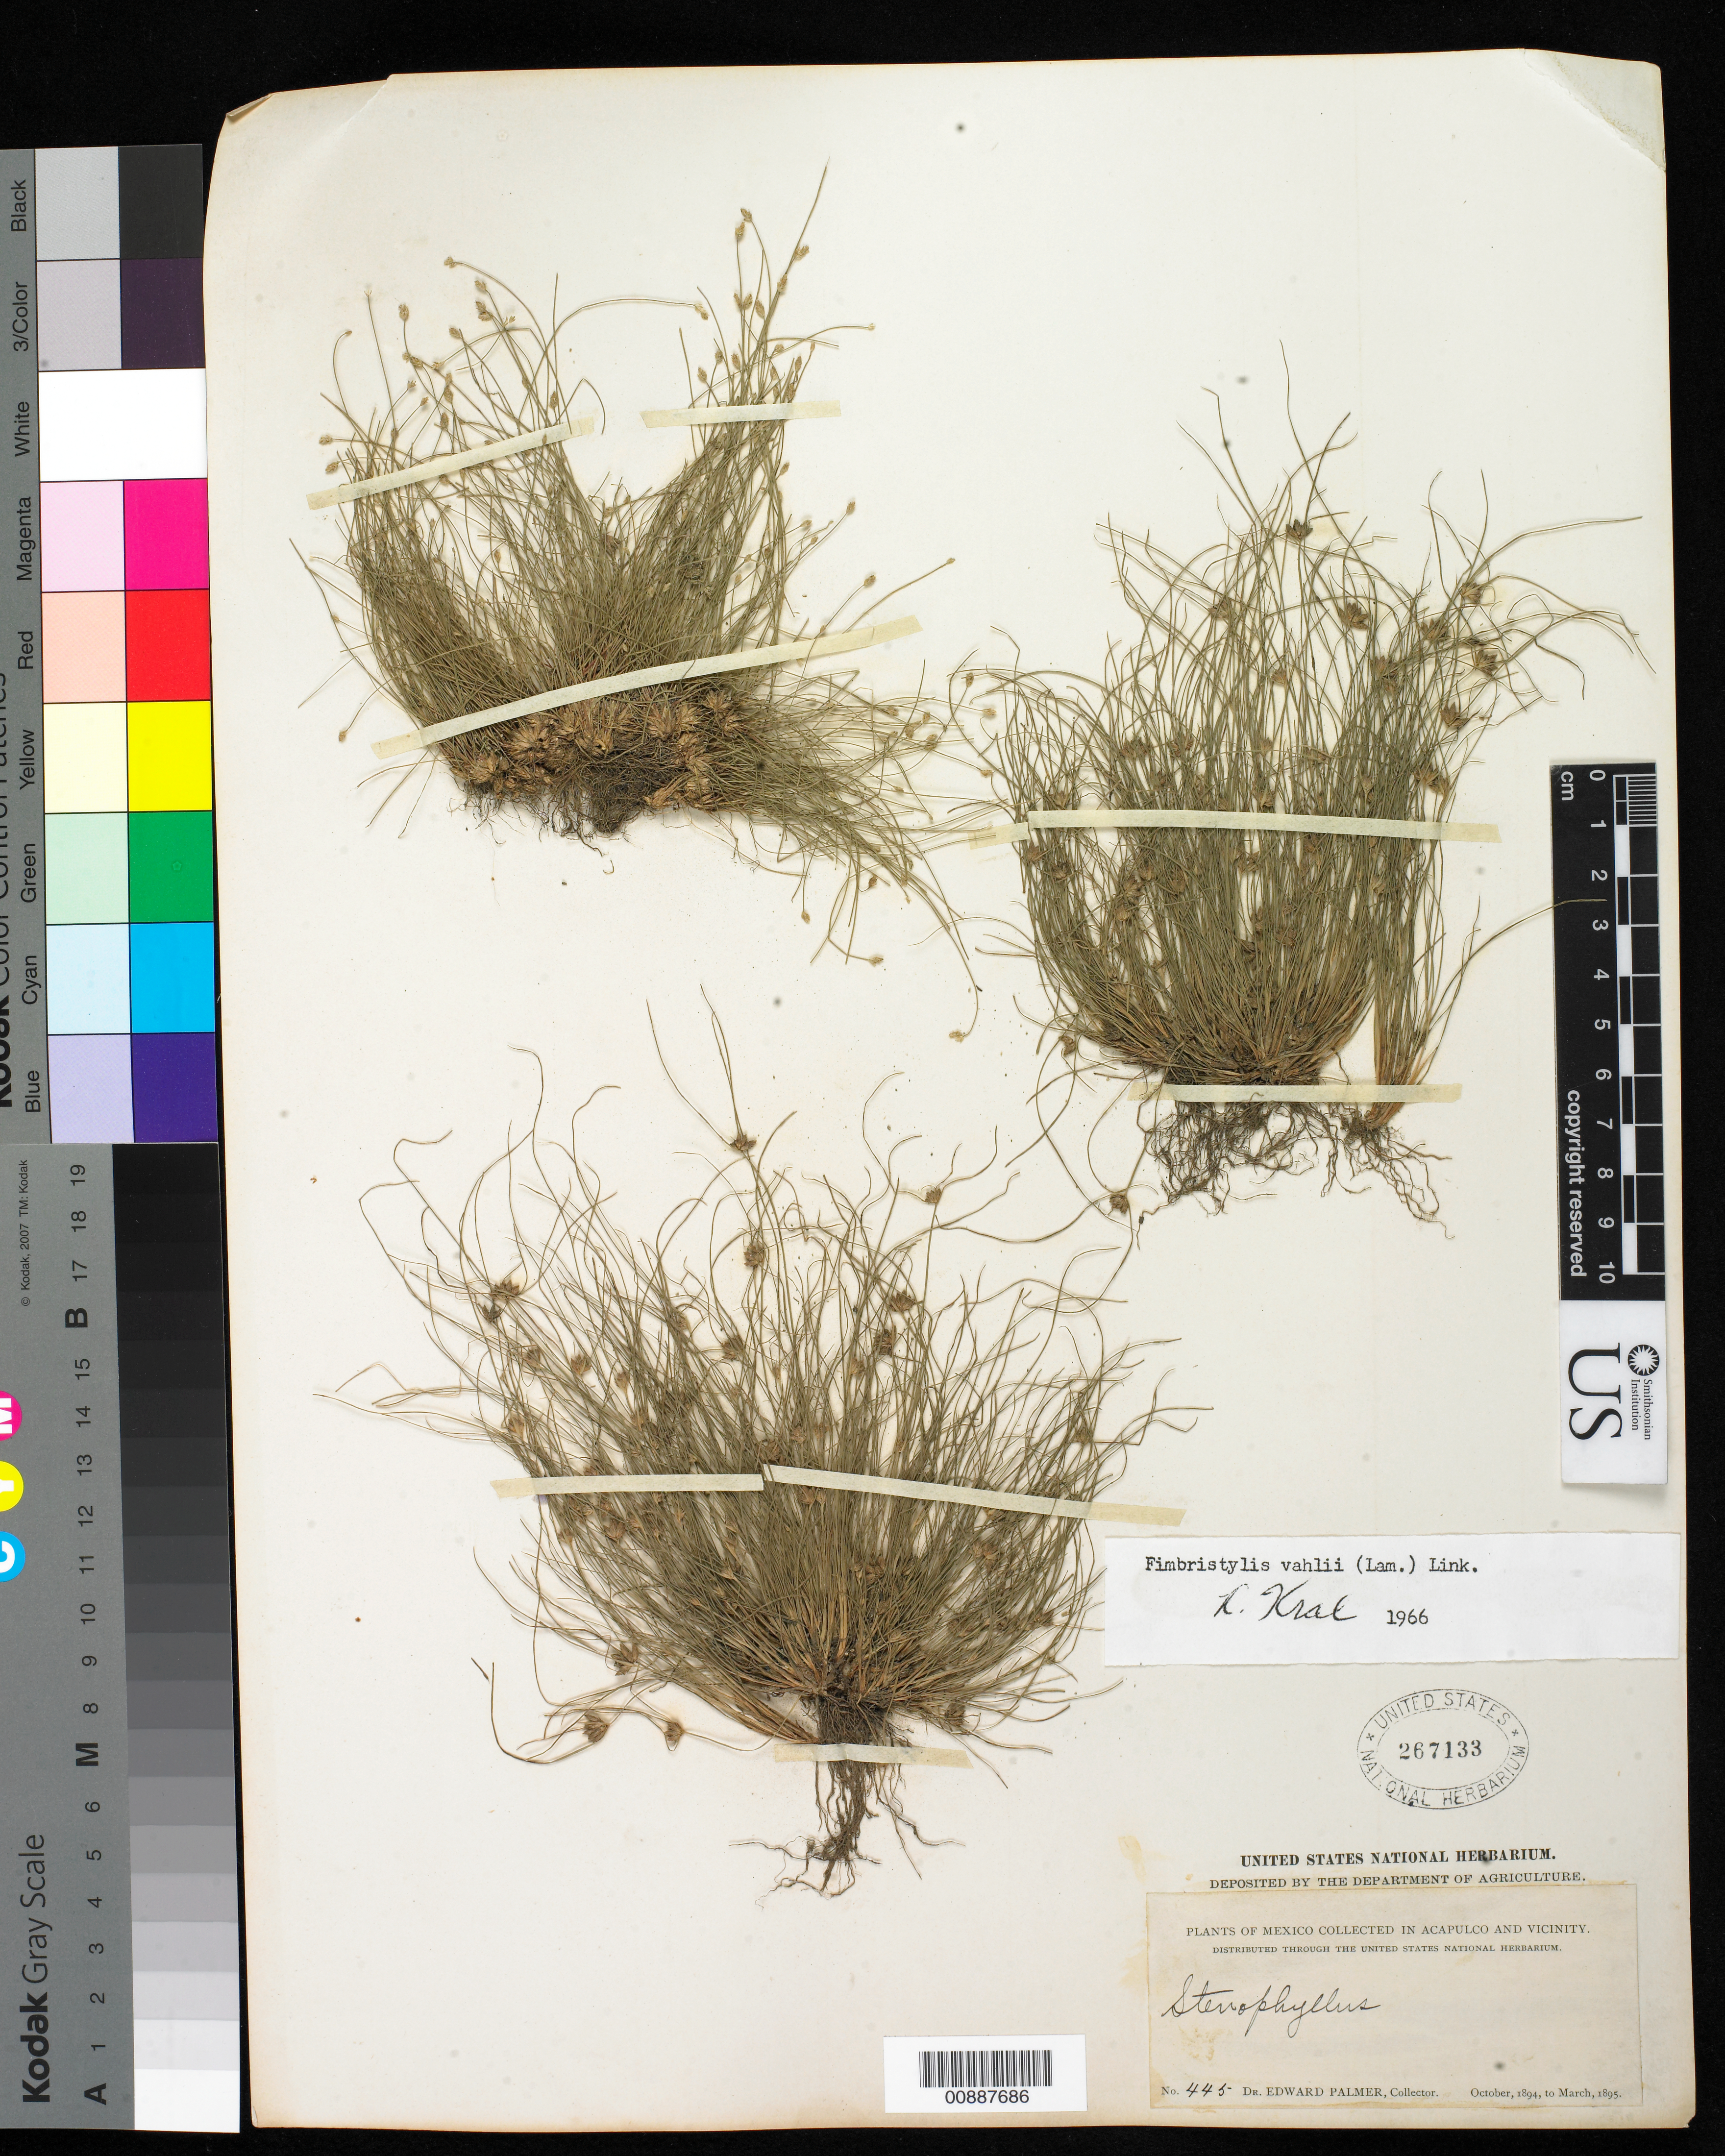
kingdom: Plantae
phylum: Tracheophyta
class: Liliopsida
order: Poales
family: Cyperaceae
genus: Fimbristylis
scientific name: Fimbristylis vahlii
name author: (Lam.) Link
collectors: E. Palmer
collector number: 445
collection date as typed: Oct 1894 to -- Mar 1895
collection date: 1894-10/1895-03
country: Mexico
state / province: Guerrero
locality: Acapulco, Guerrero and vicinity.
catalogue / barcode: US 267133